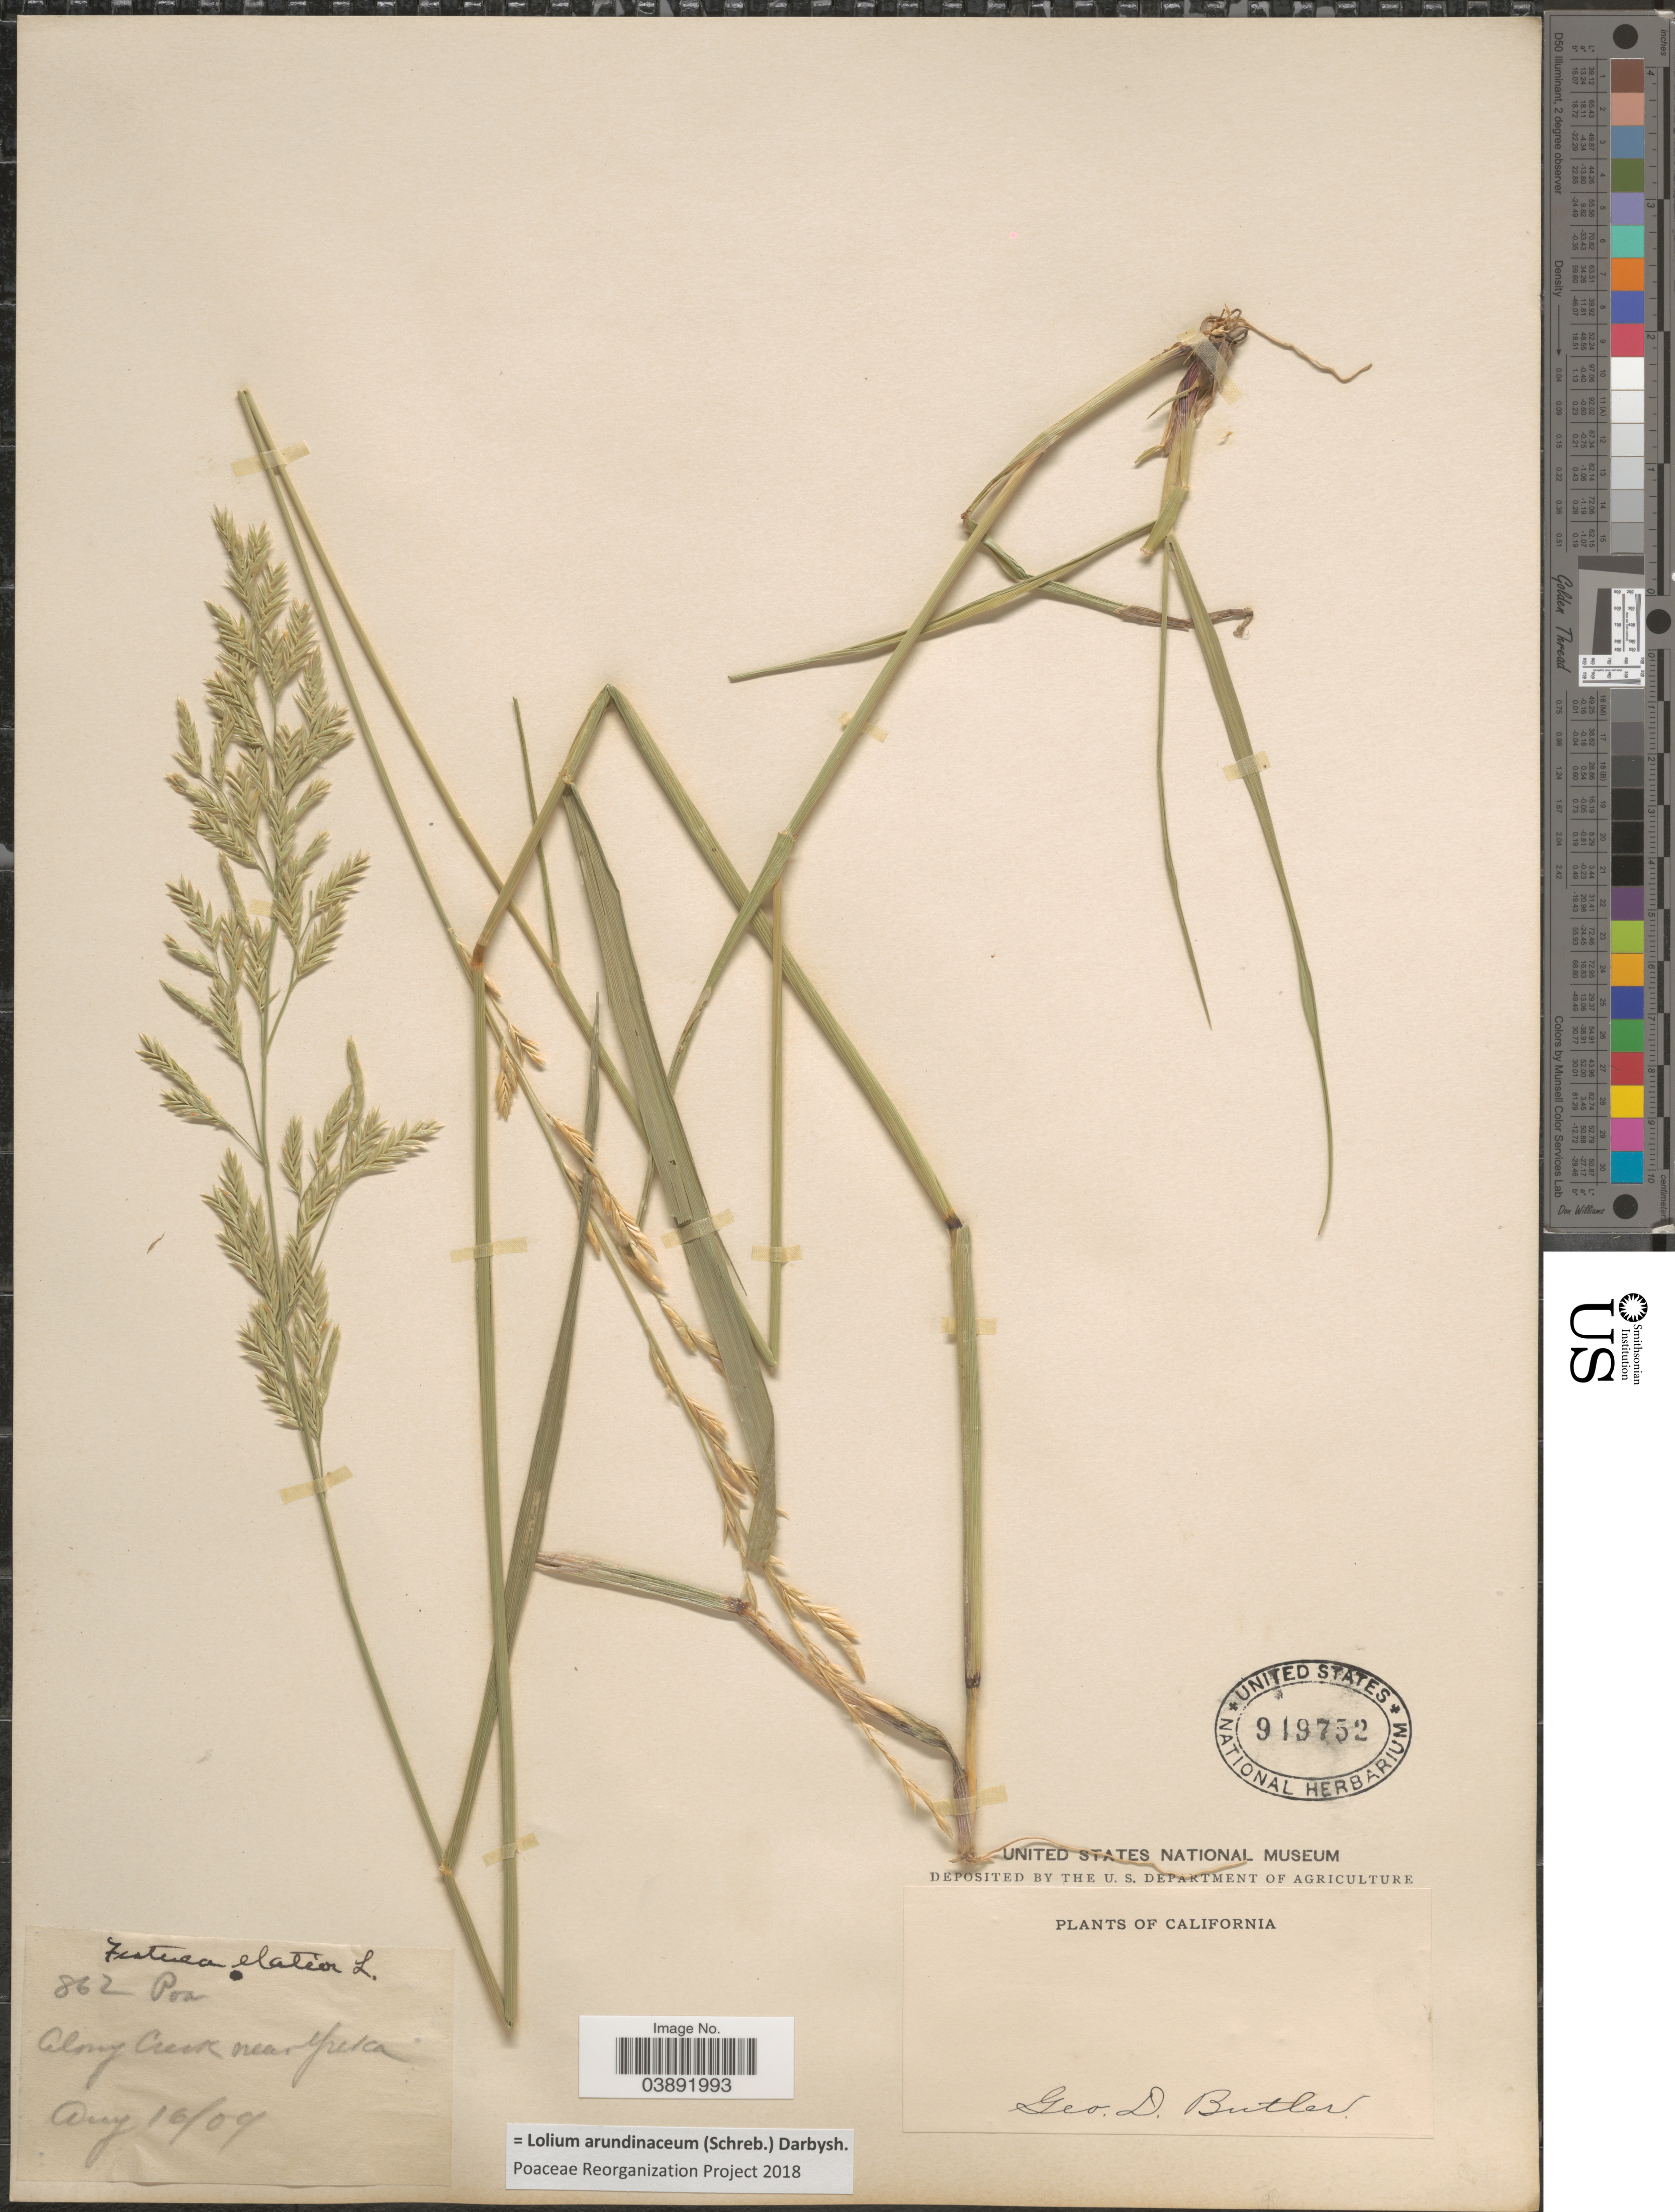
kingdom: Plantae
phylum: Tracheophyta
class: Liliopsida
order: Poales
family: Poaceae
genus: Lolium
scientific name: Lolium arundinaceum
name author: (Schreb.) Darbysh.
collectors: G. D. Butler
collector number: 862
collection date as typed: Transcribed d/m/y: 16/8/9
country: United States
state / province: California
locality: Along Creek near Yreka.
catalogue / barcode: US 949752